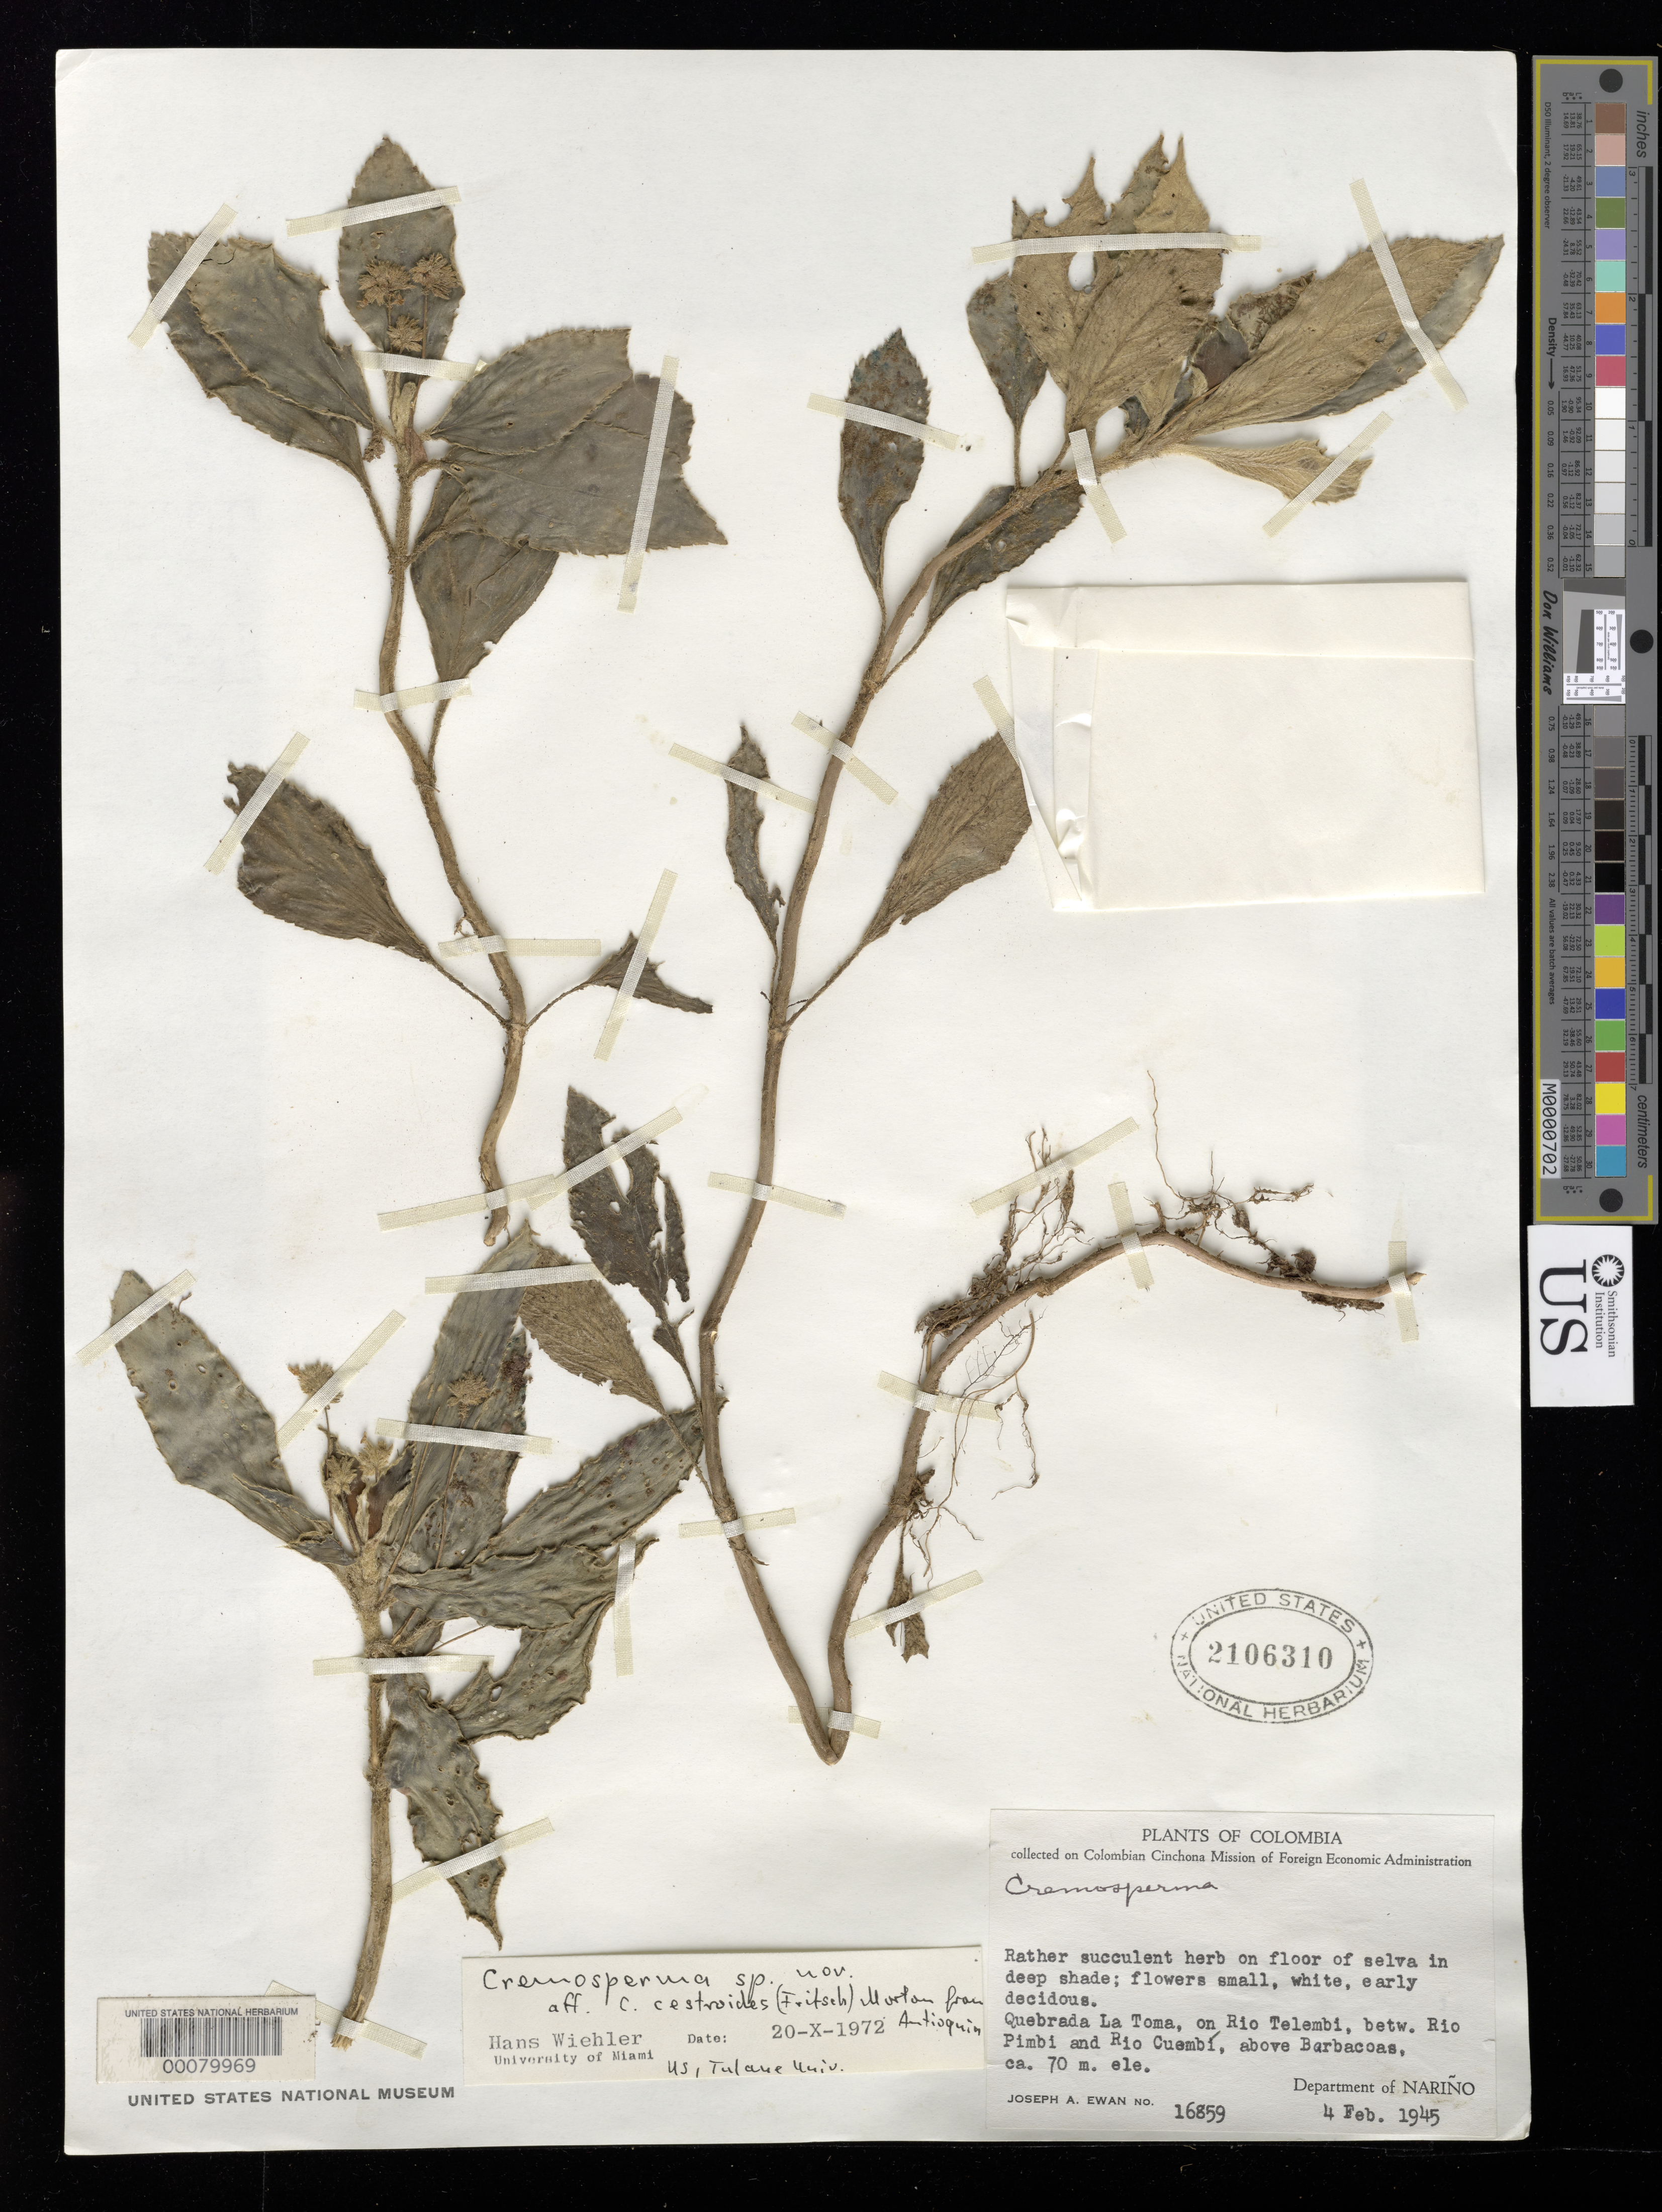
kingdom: Plantae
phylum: Tracheophyta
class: Magnoliopsida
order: Lamiales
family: Gesneriaceae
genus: Cremosperma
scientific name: Cremosperma sp.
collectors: J. A. Ewan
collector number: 16859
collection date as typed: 04 Feb 1945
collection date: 1945-02-04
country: Colombia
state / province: Nariño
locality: Quebrada La Toma, on Rio Telembi, between Rio Pimbi and Rio Cuembi, above Barbacoas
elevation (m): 70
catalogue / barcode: US 2106310